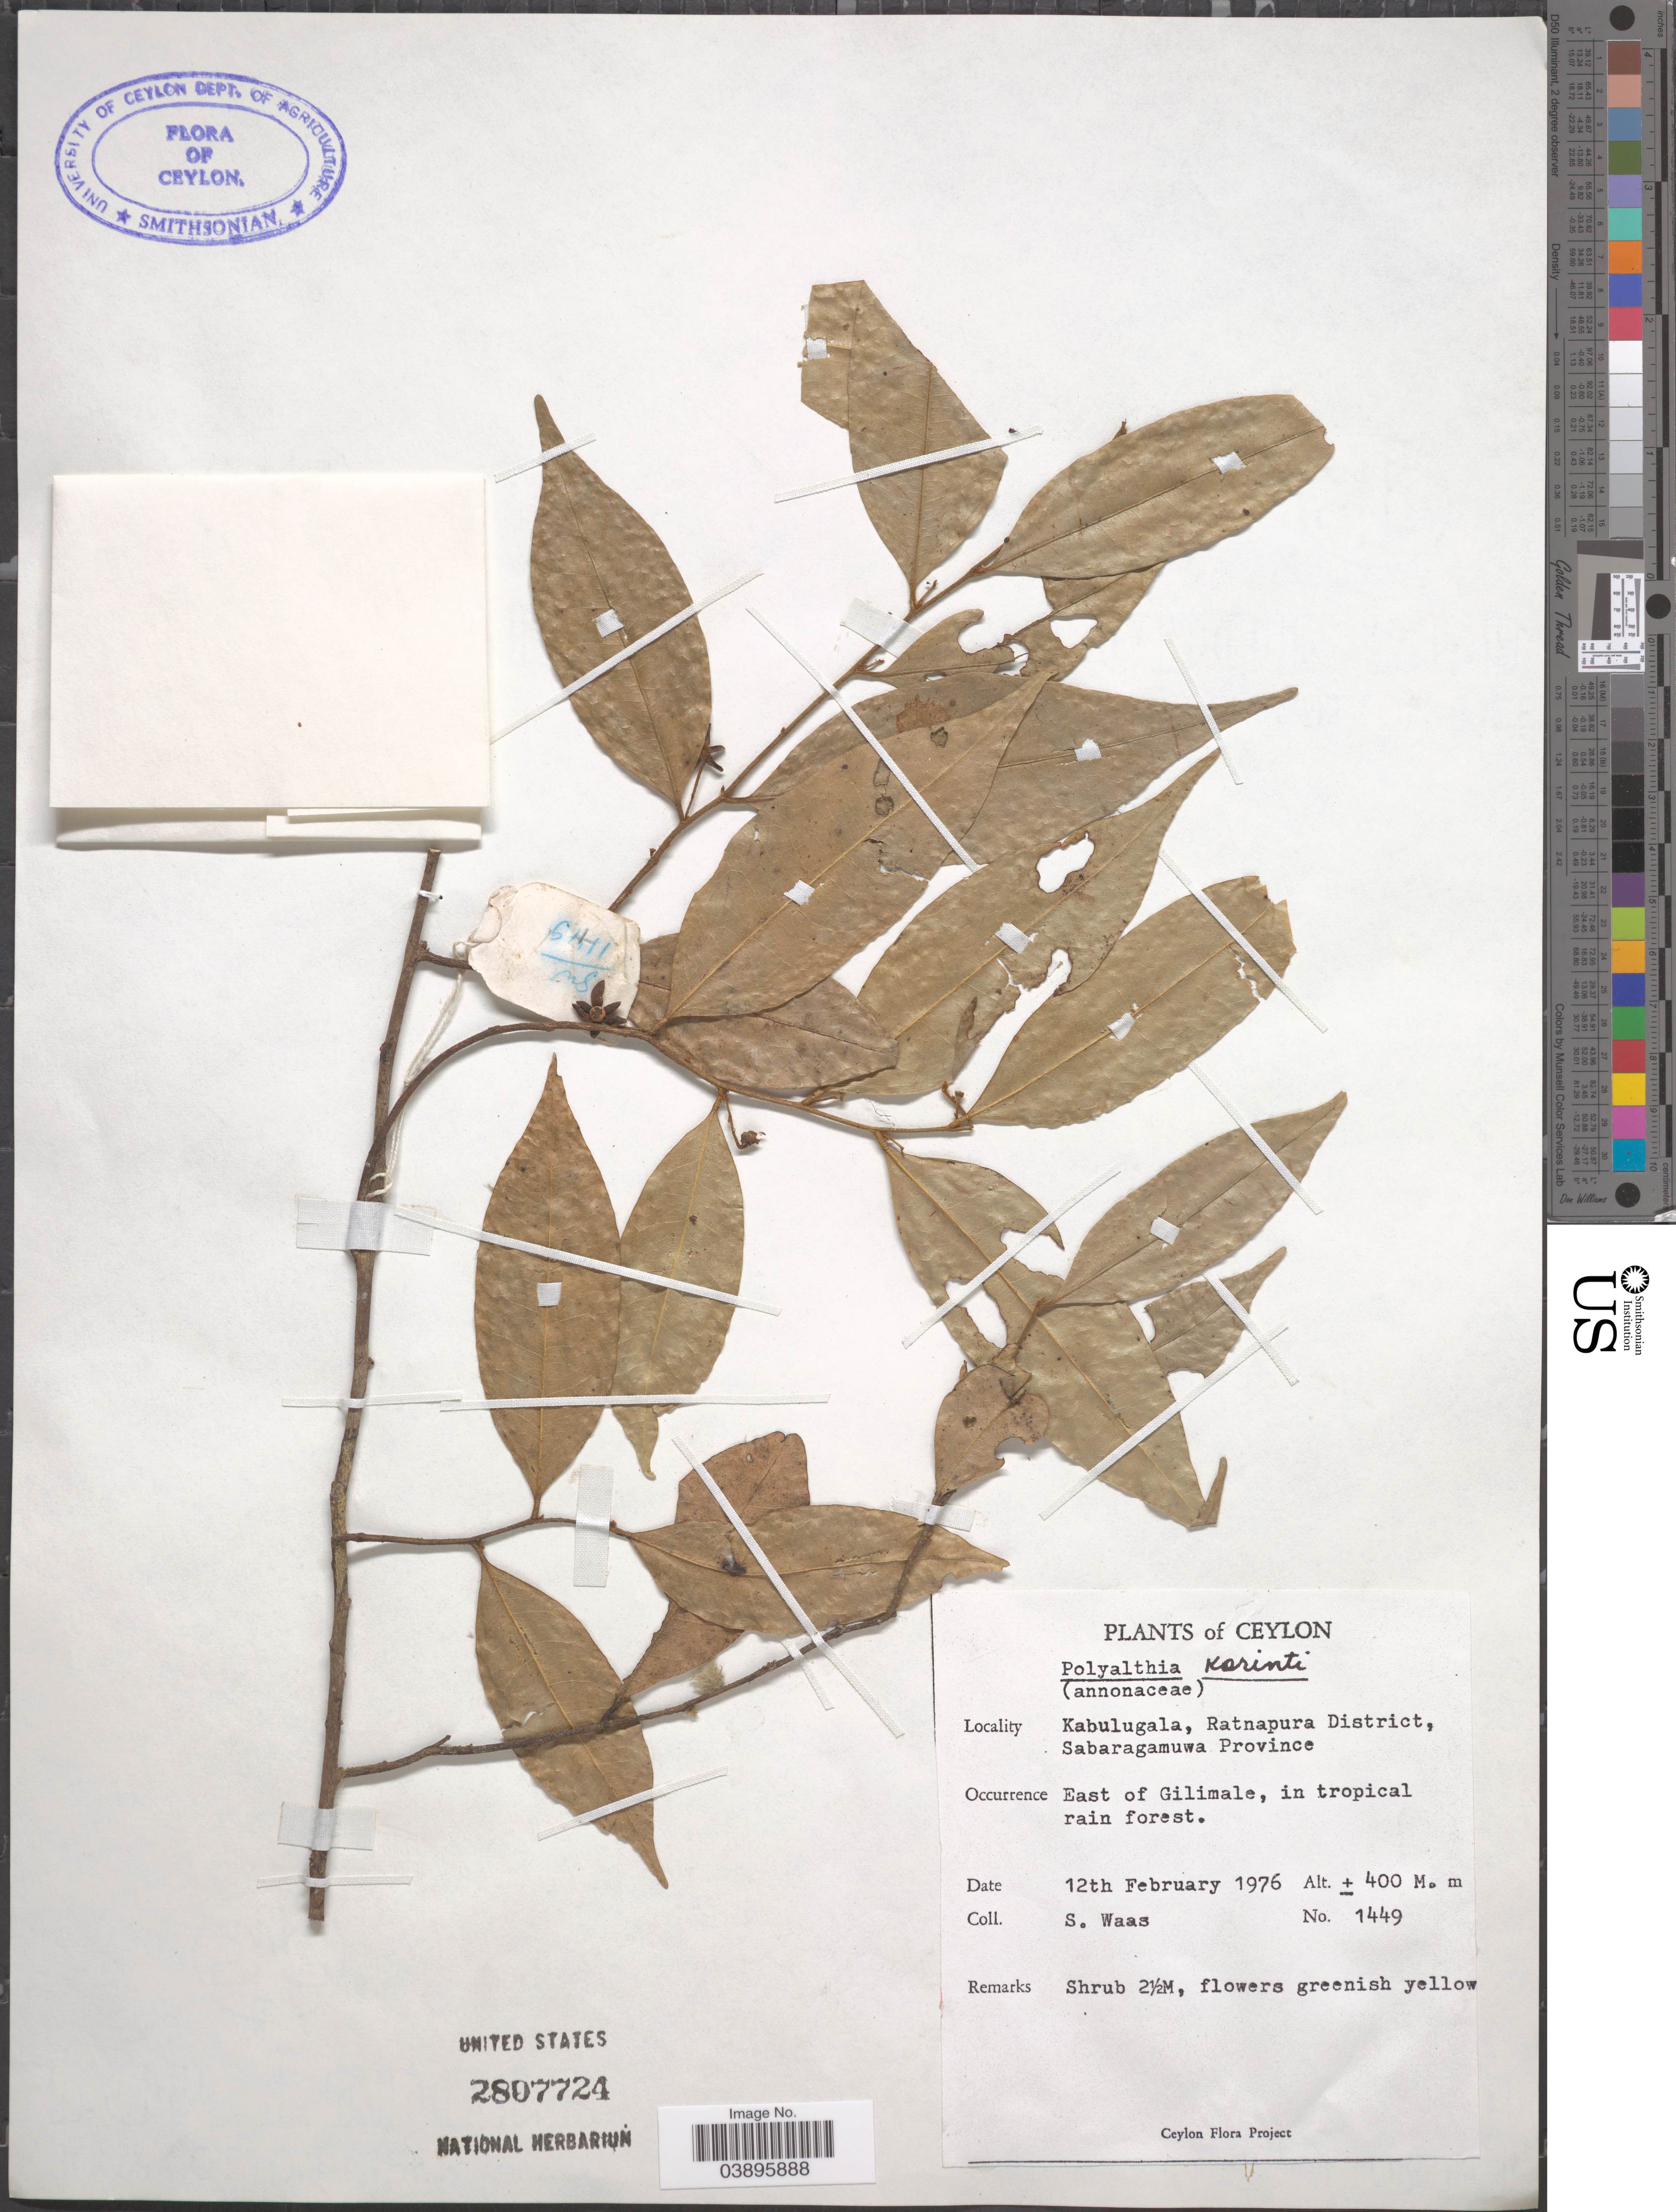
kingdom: Plantae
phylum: Tracheophyta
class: Magnoliopsida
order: Magnoliales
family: Annonaceae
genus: Polyalthia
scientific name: Polyalthia korinti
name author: (Dunal) Thwaites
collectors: S. Waas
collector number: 1449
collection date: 1976-02-12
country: Sri Lanka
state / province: Sabaragamuwa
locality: Ceylon. Kabulugala, Ratnapura District. East of Gilimale.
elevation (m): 400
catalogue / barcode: US 2807724